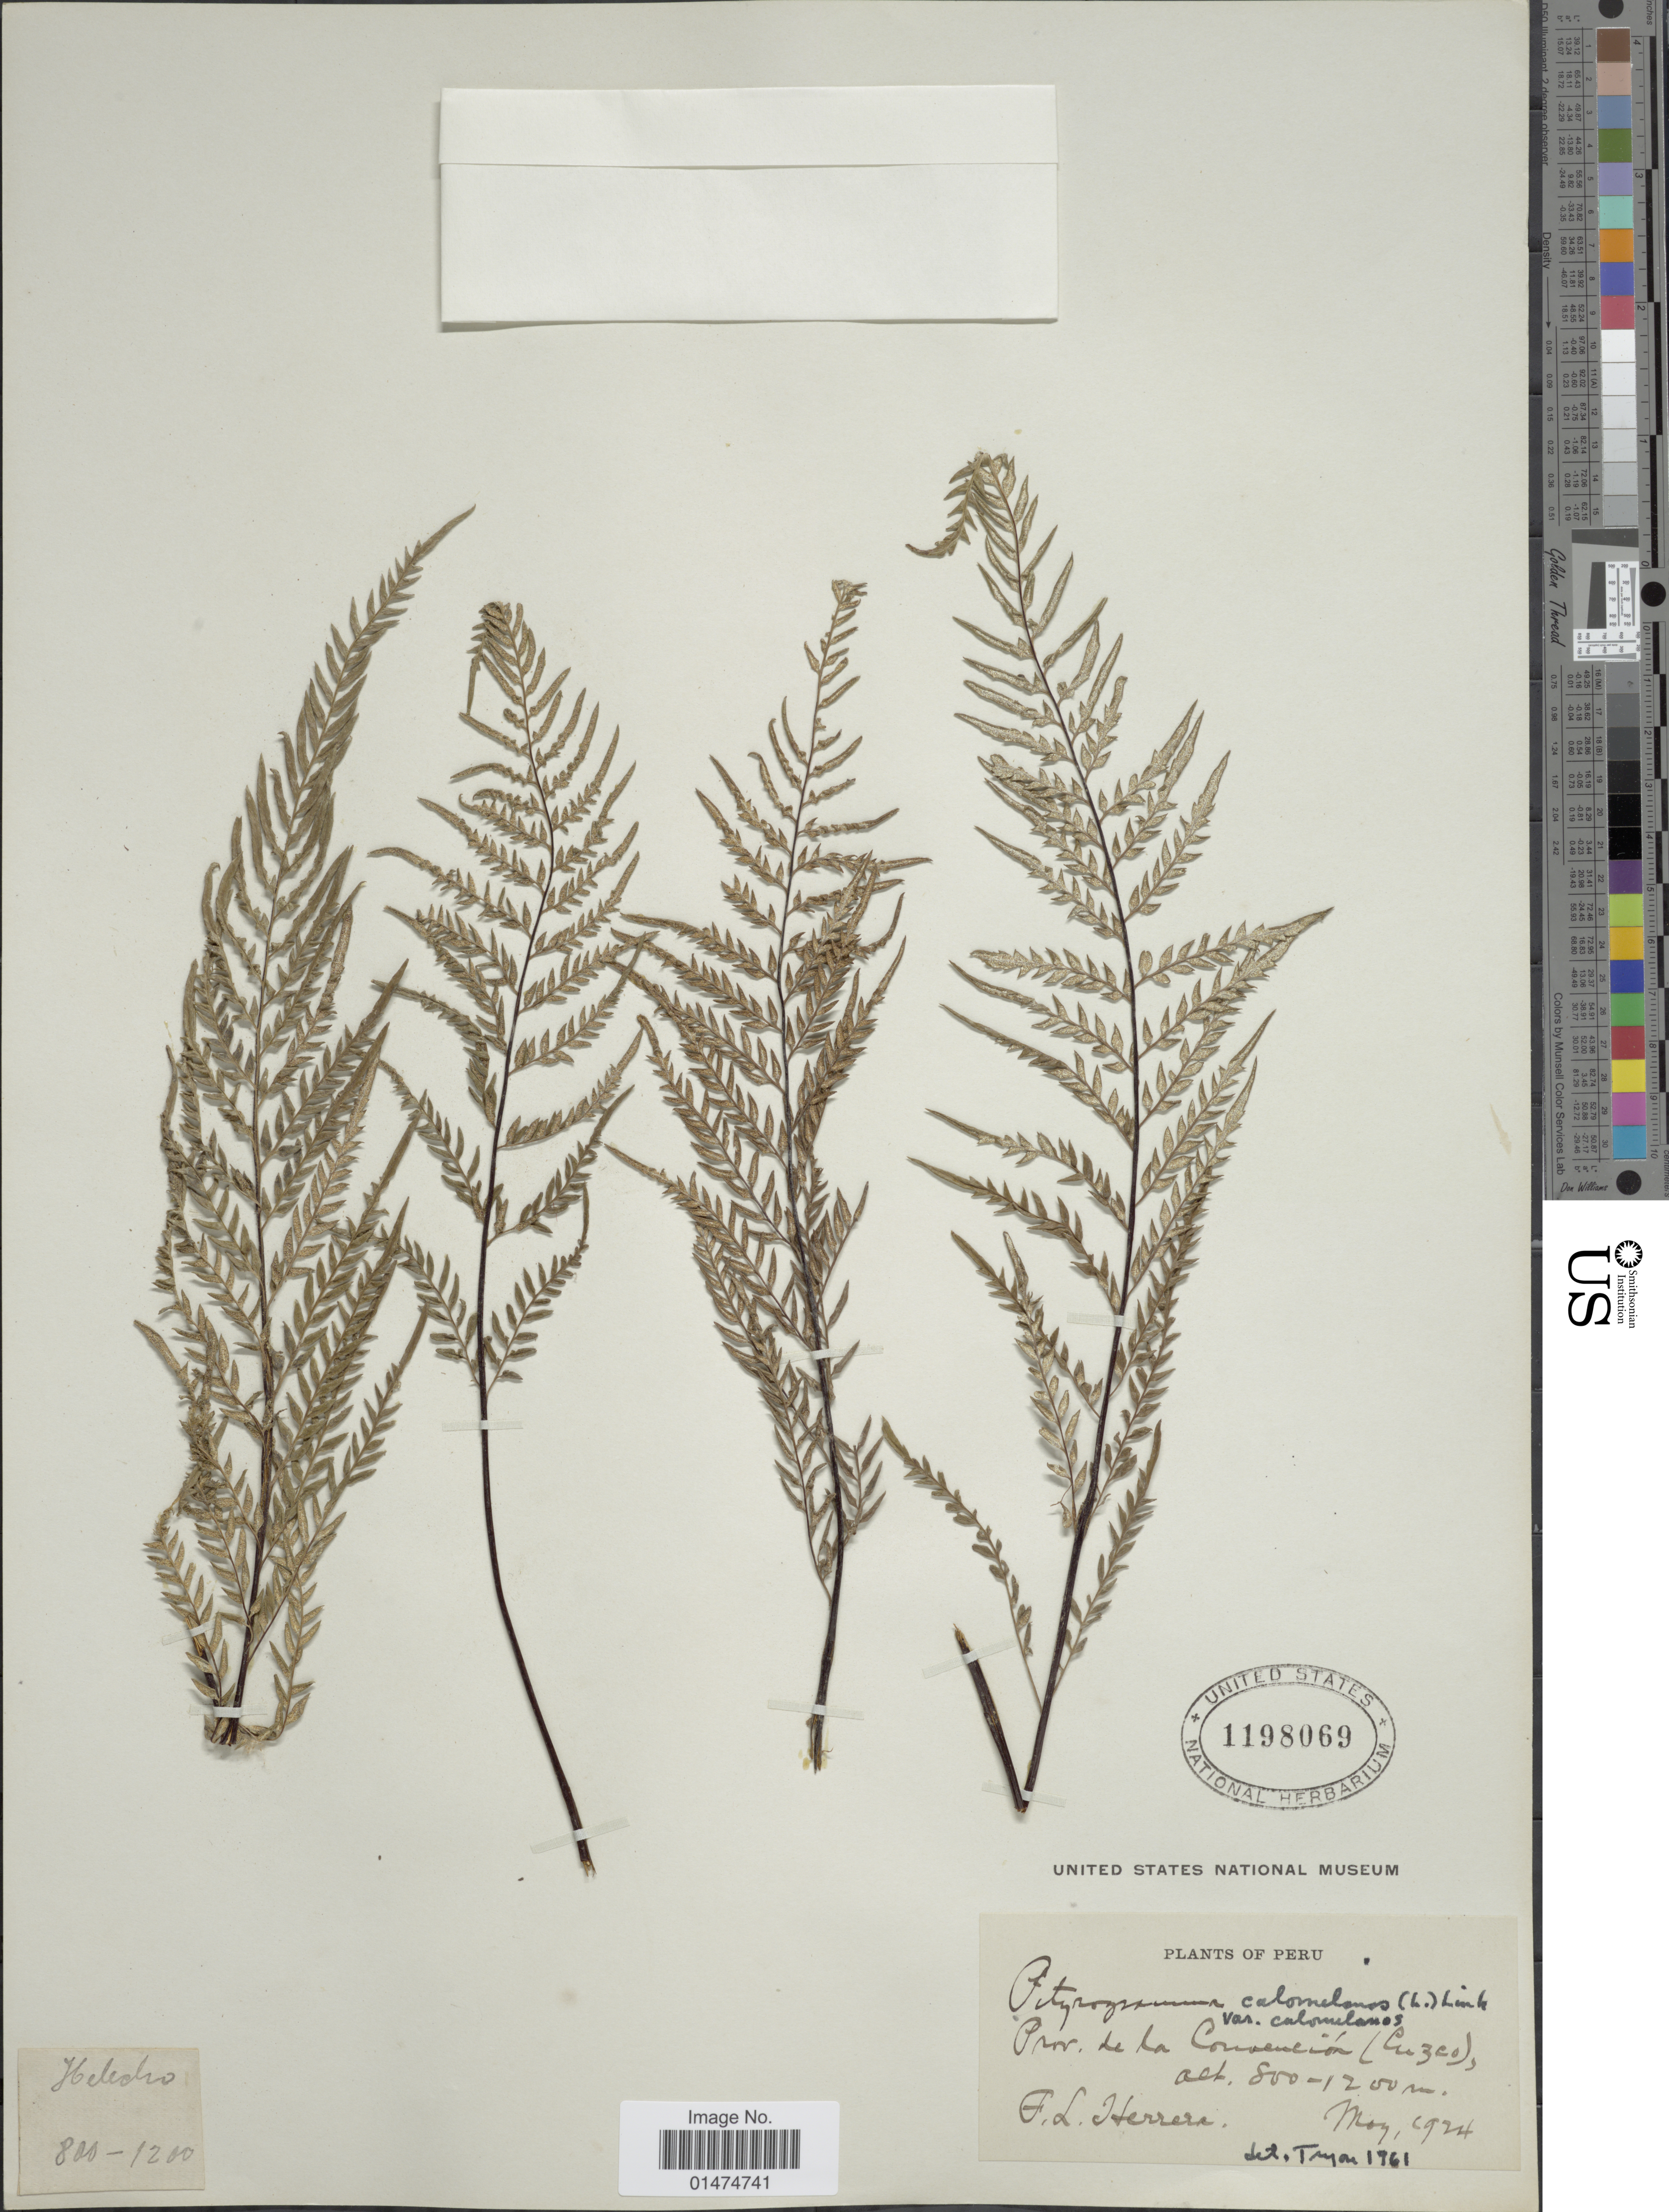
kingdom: Plantae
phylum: Tracheophyta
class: Polypodiopsida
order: Polypodiales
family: Pteridaceae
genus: Pityrogramma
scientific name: Pityrogramma calomelanos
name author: (L.) Link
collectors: F. L. Herrera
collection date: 1924-05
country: Peru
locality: Prov. de la Curvencion (Cuzco).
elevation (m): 800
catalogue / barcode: US 1198069